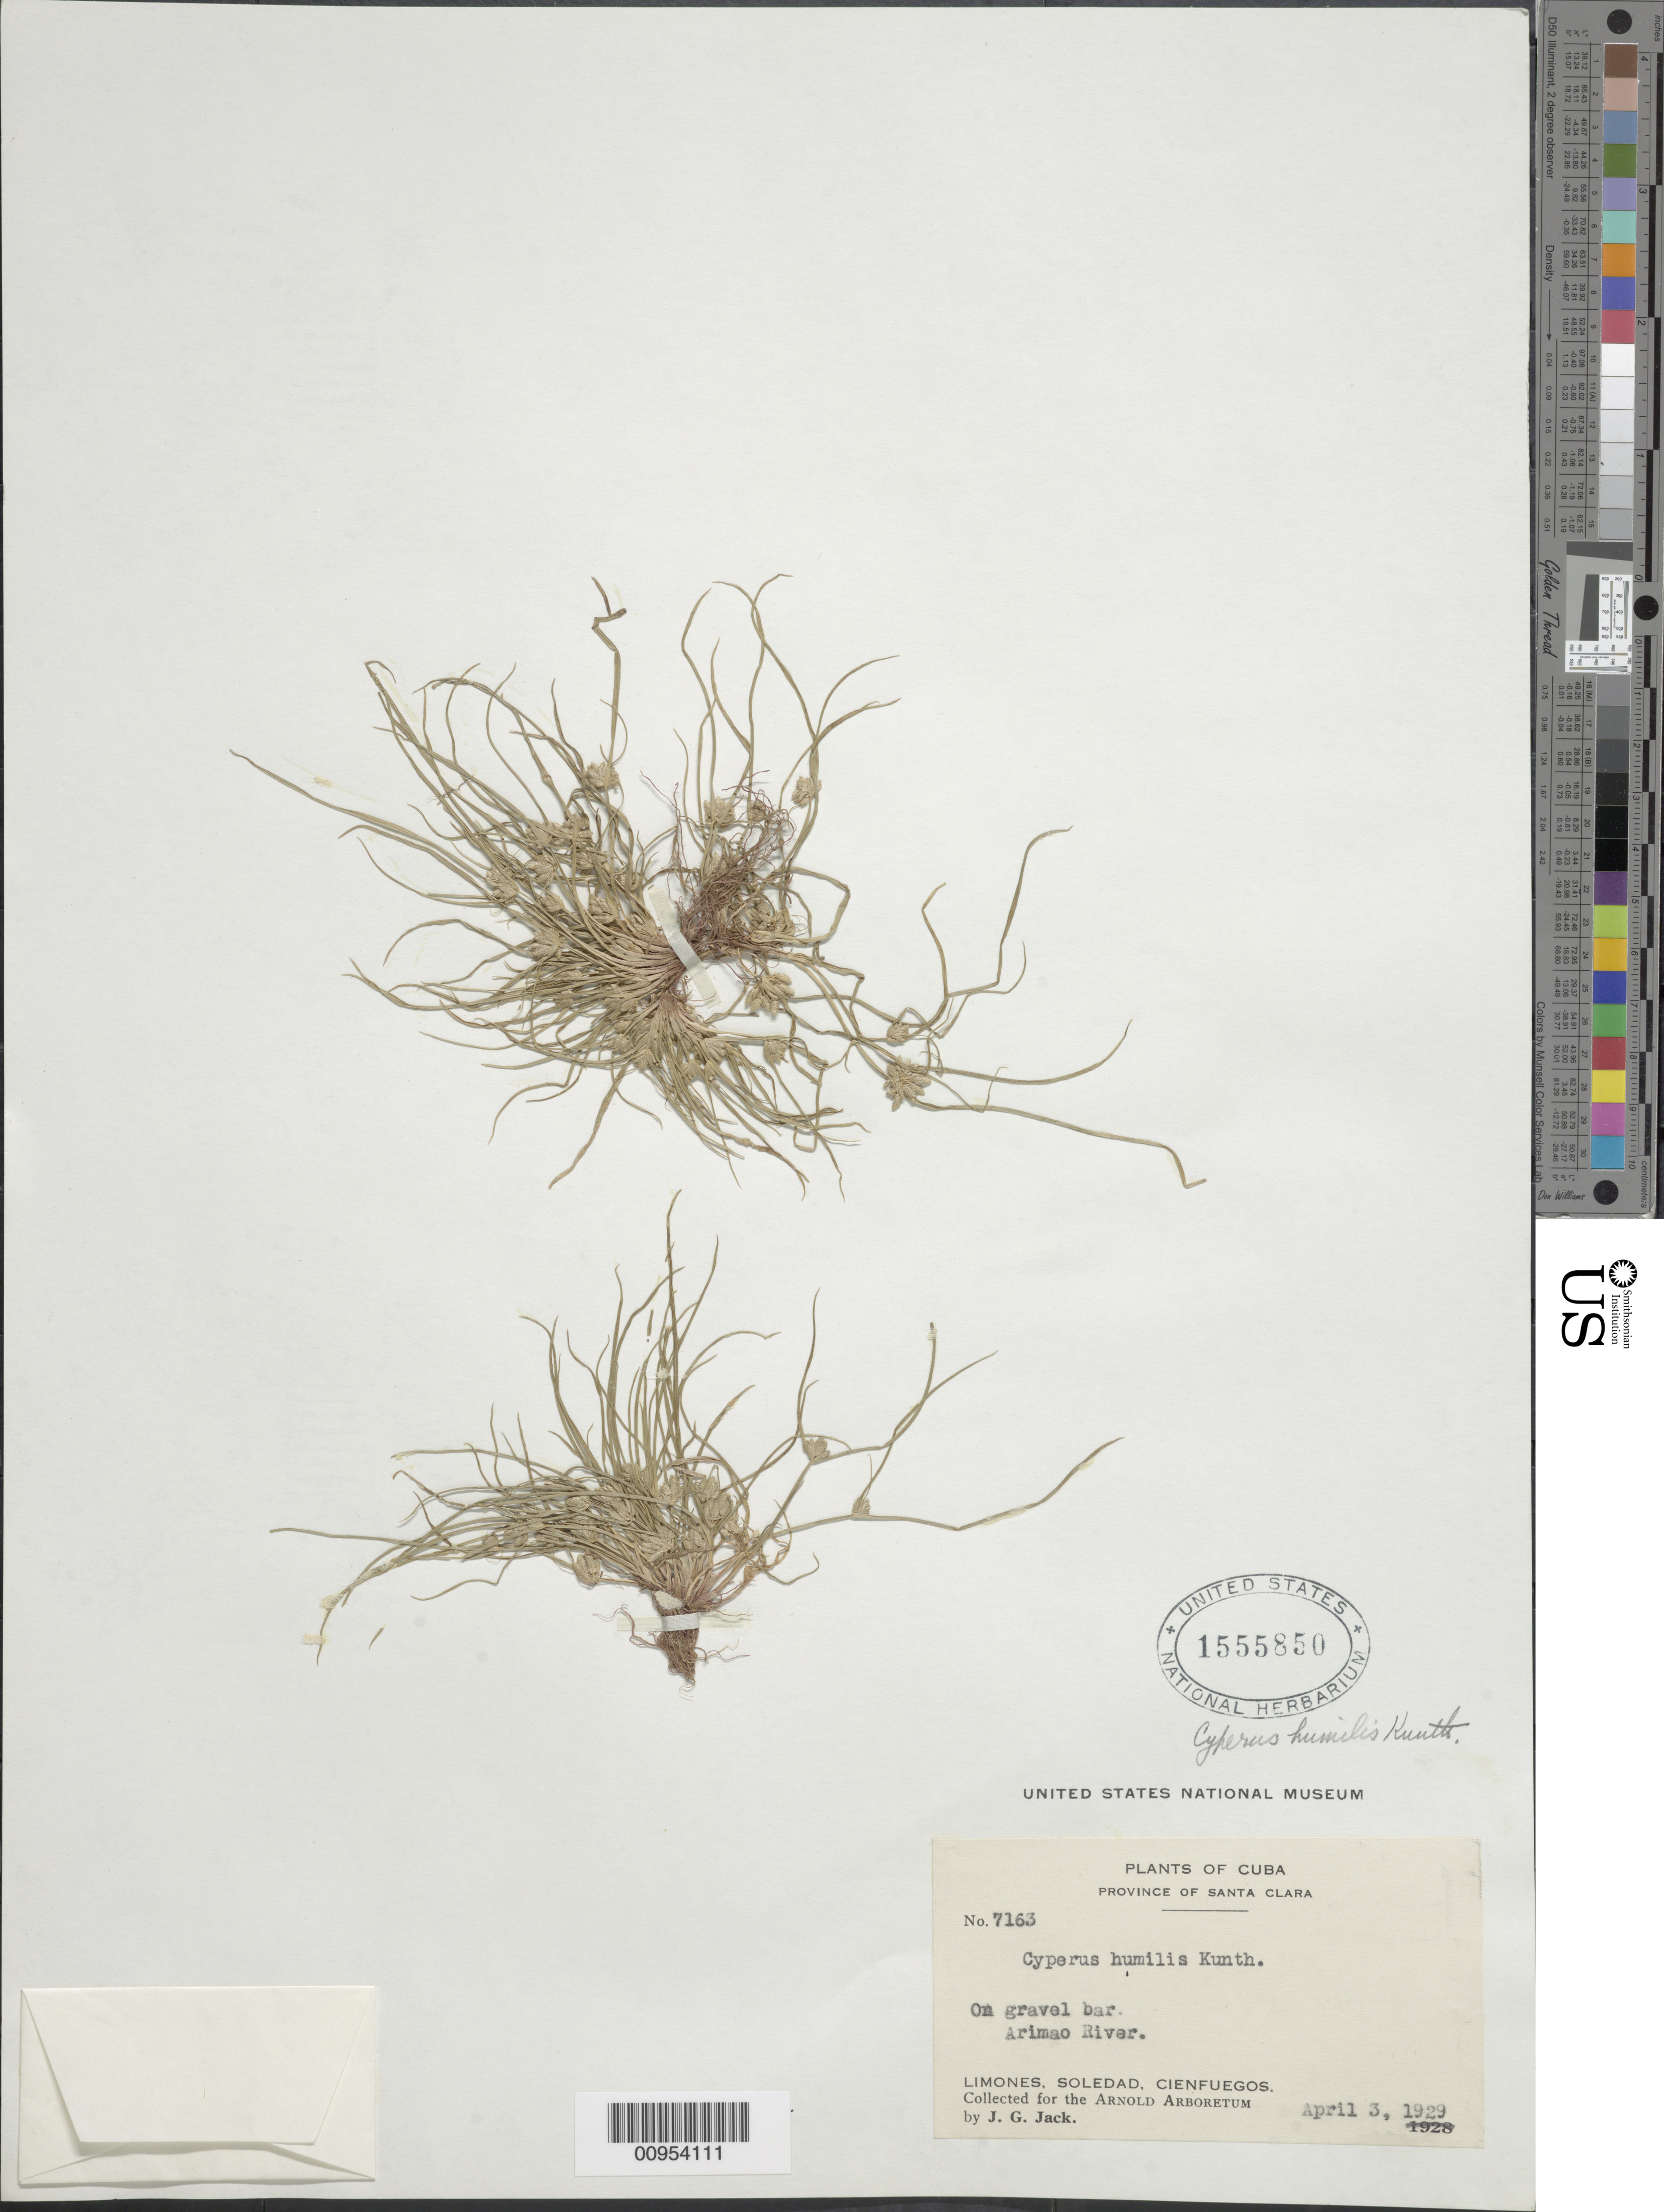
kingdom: Plantae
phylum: Tracheophyta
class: Liliopsida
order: Poales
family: Cyperaceae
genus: Cyperus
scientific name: Cyperus humilis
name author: Kunth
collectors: J. G. Jack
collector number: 7163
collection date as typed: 03 Apr 1929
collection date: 1929-04-03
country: Cuba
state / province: Cienfuegos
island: Cuba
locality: Limones, Soledad, Cienfuegos, Arimao River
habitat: On gravel bar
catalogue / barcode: US 1555850